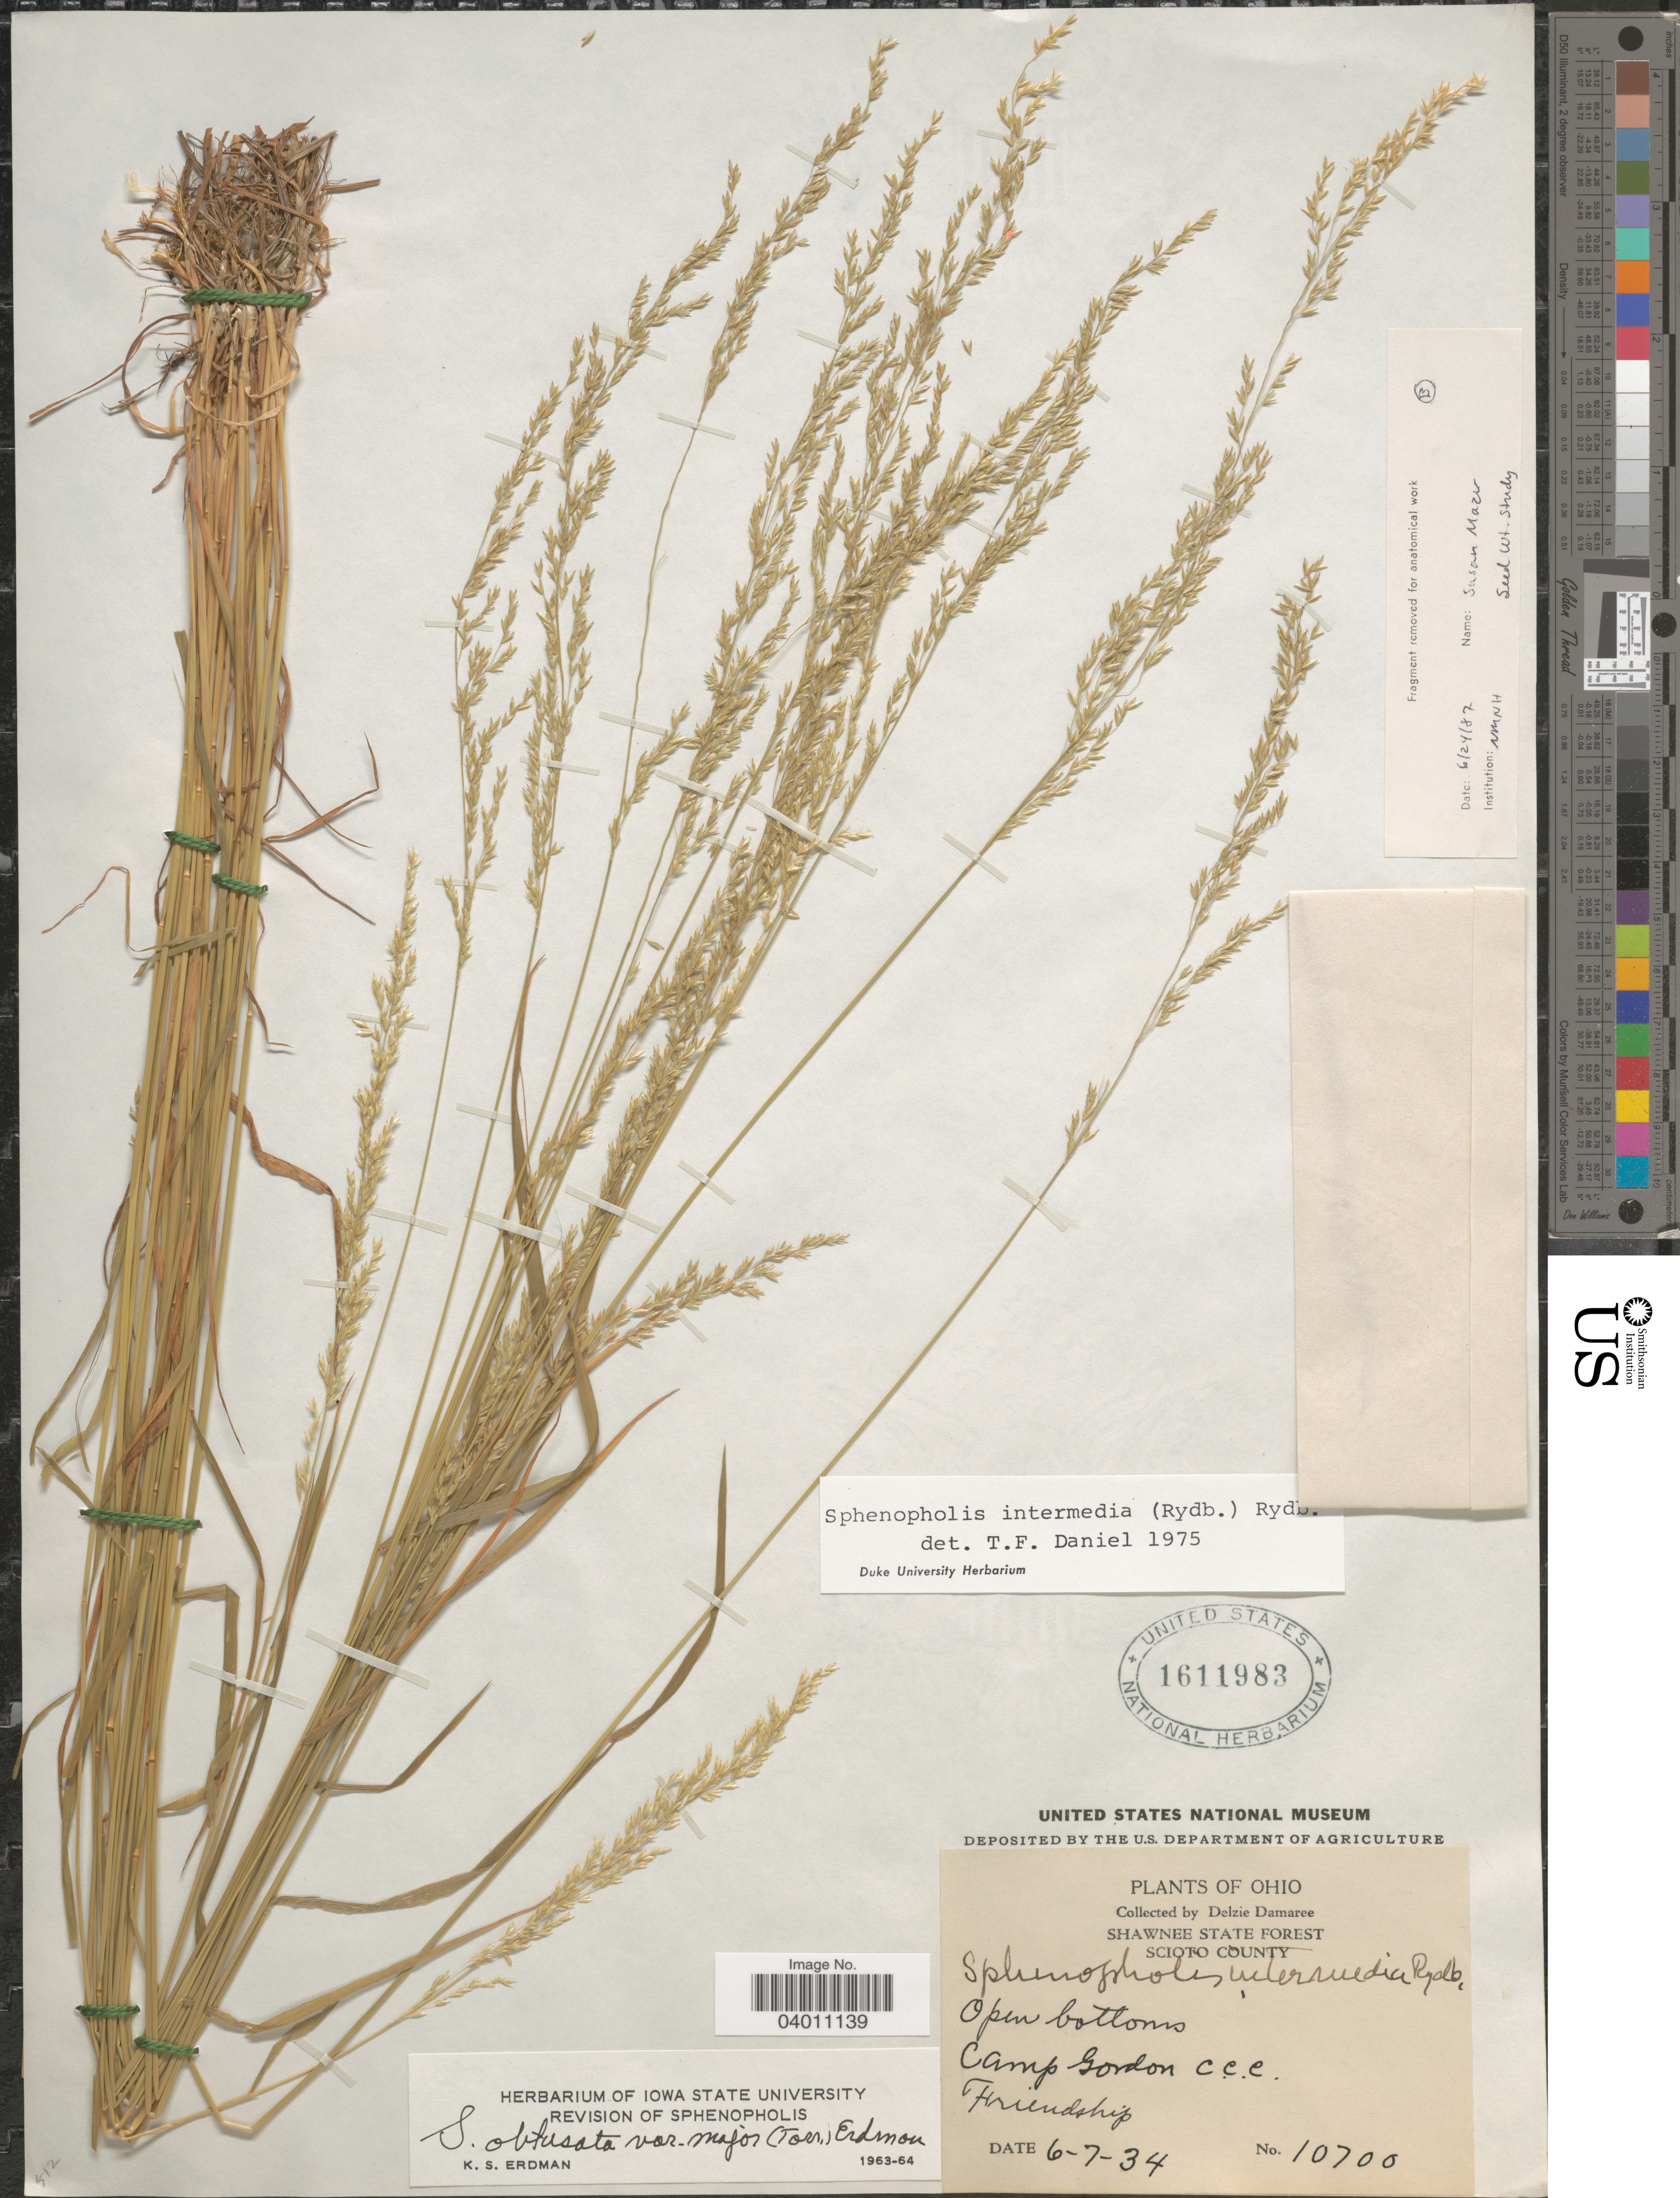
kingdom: Plantae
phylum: Tracheophyta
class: Liliopsida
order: Poales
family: Poaceae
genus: Sphenopholis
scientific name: Sphenopholis intermedia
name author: (Rydb.) Rydb.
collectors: D. Damaree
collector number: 10700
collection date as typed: Transcribed d/m/y: 7/6/34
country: United States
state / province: Ohio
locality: Shawnee State Forest. Scioto County. Camp Gordon C.C.C. Friendship.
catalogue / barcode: US 1611983